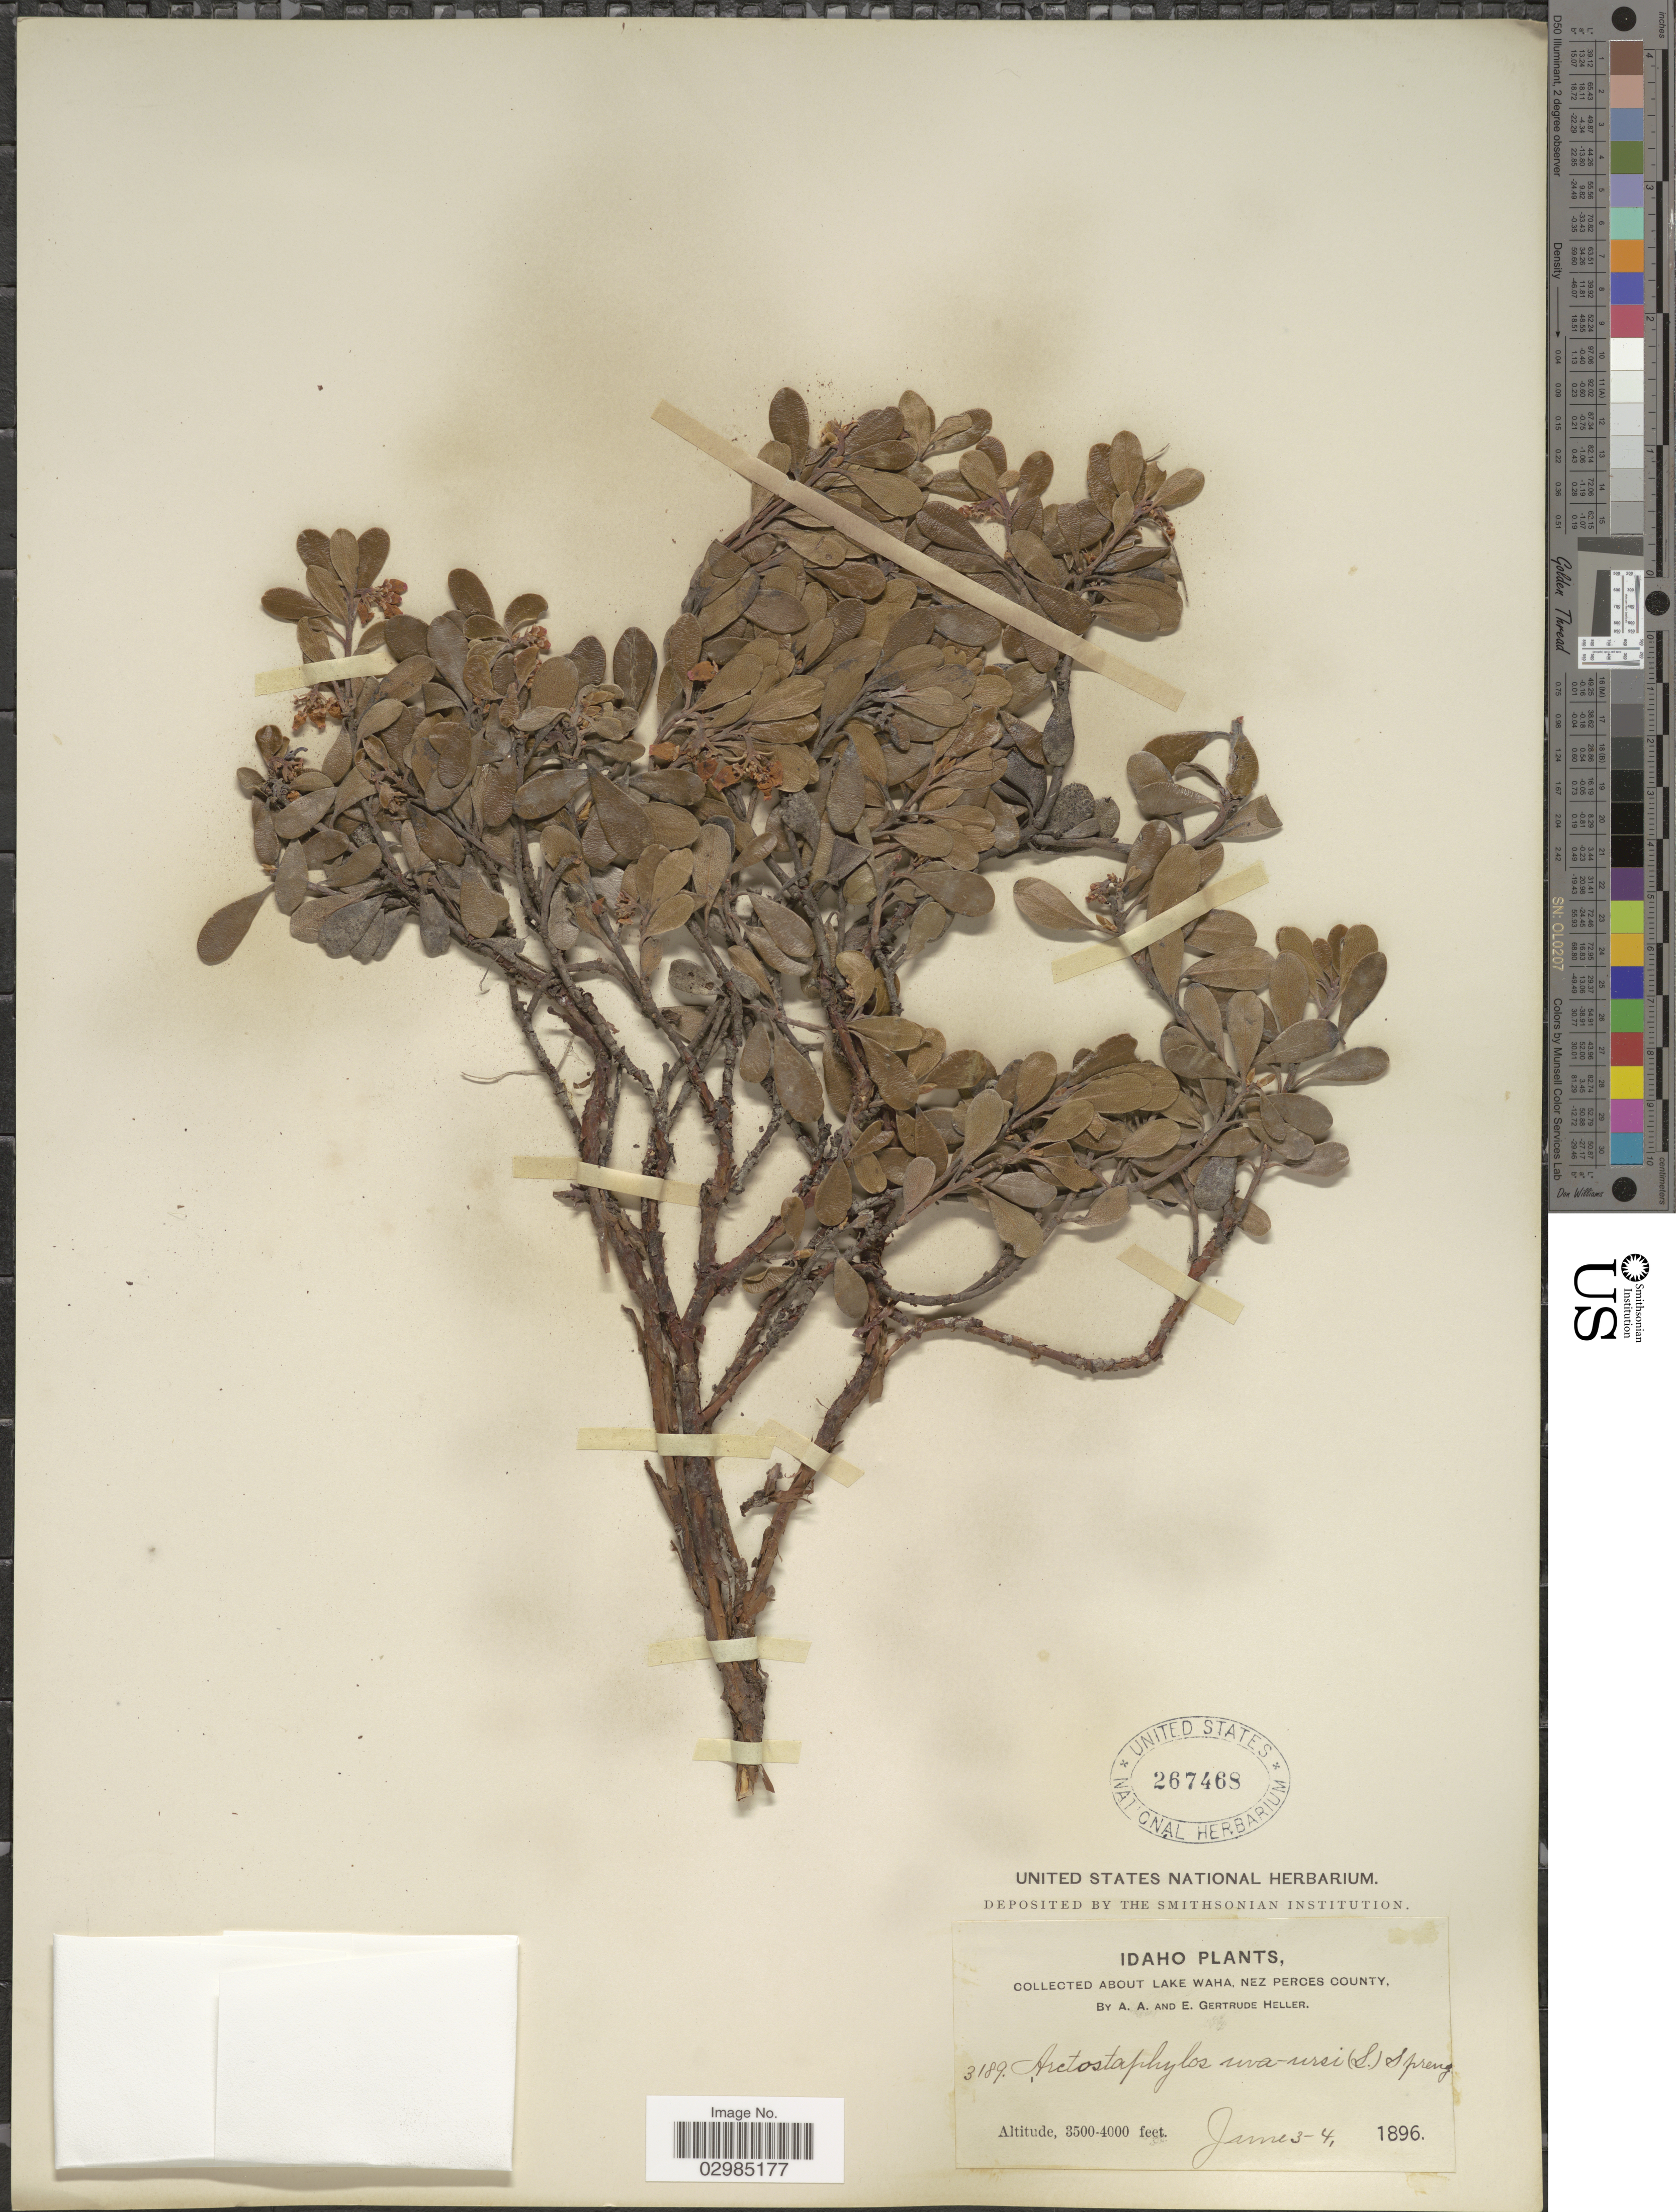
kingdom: Plantae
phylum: Tracheophyta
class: Magnoliopsida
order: Ericales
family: Ericaceae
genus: Arctostaphylos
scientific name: Arctostaphylos uva-ursi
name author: (L.) Spreng.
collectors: A. A. Heller & E. G. Heller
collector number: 3189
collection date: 1896-06-03/1896-06-04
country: United States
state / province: Idaho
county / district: Nez Perce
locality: About Lake Waha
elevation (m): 1067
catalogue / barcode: US 267468